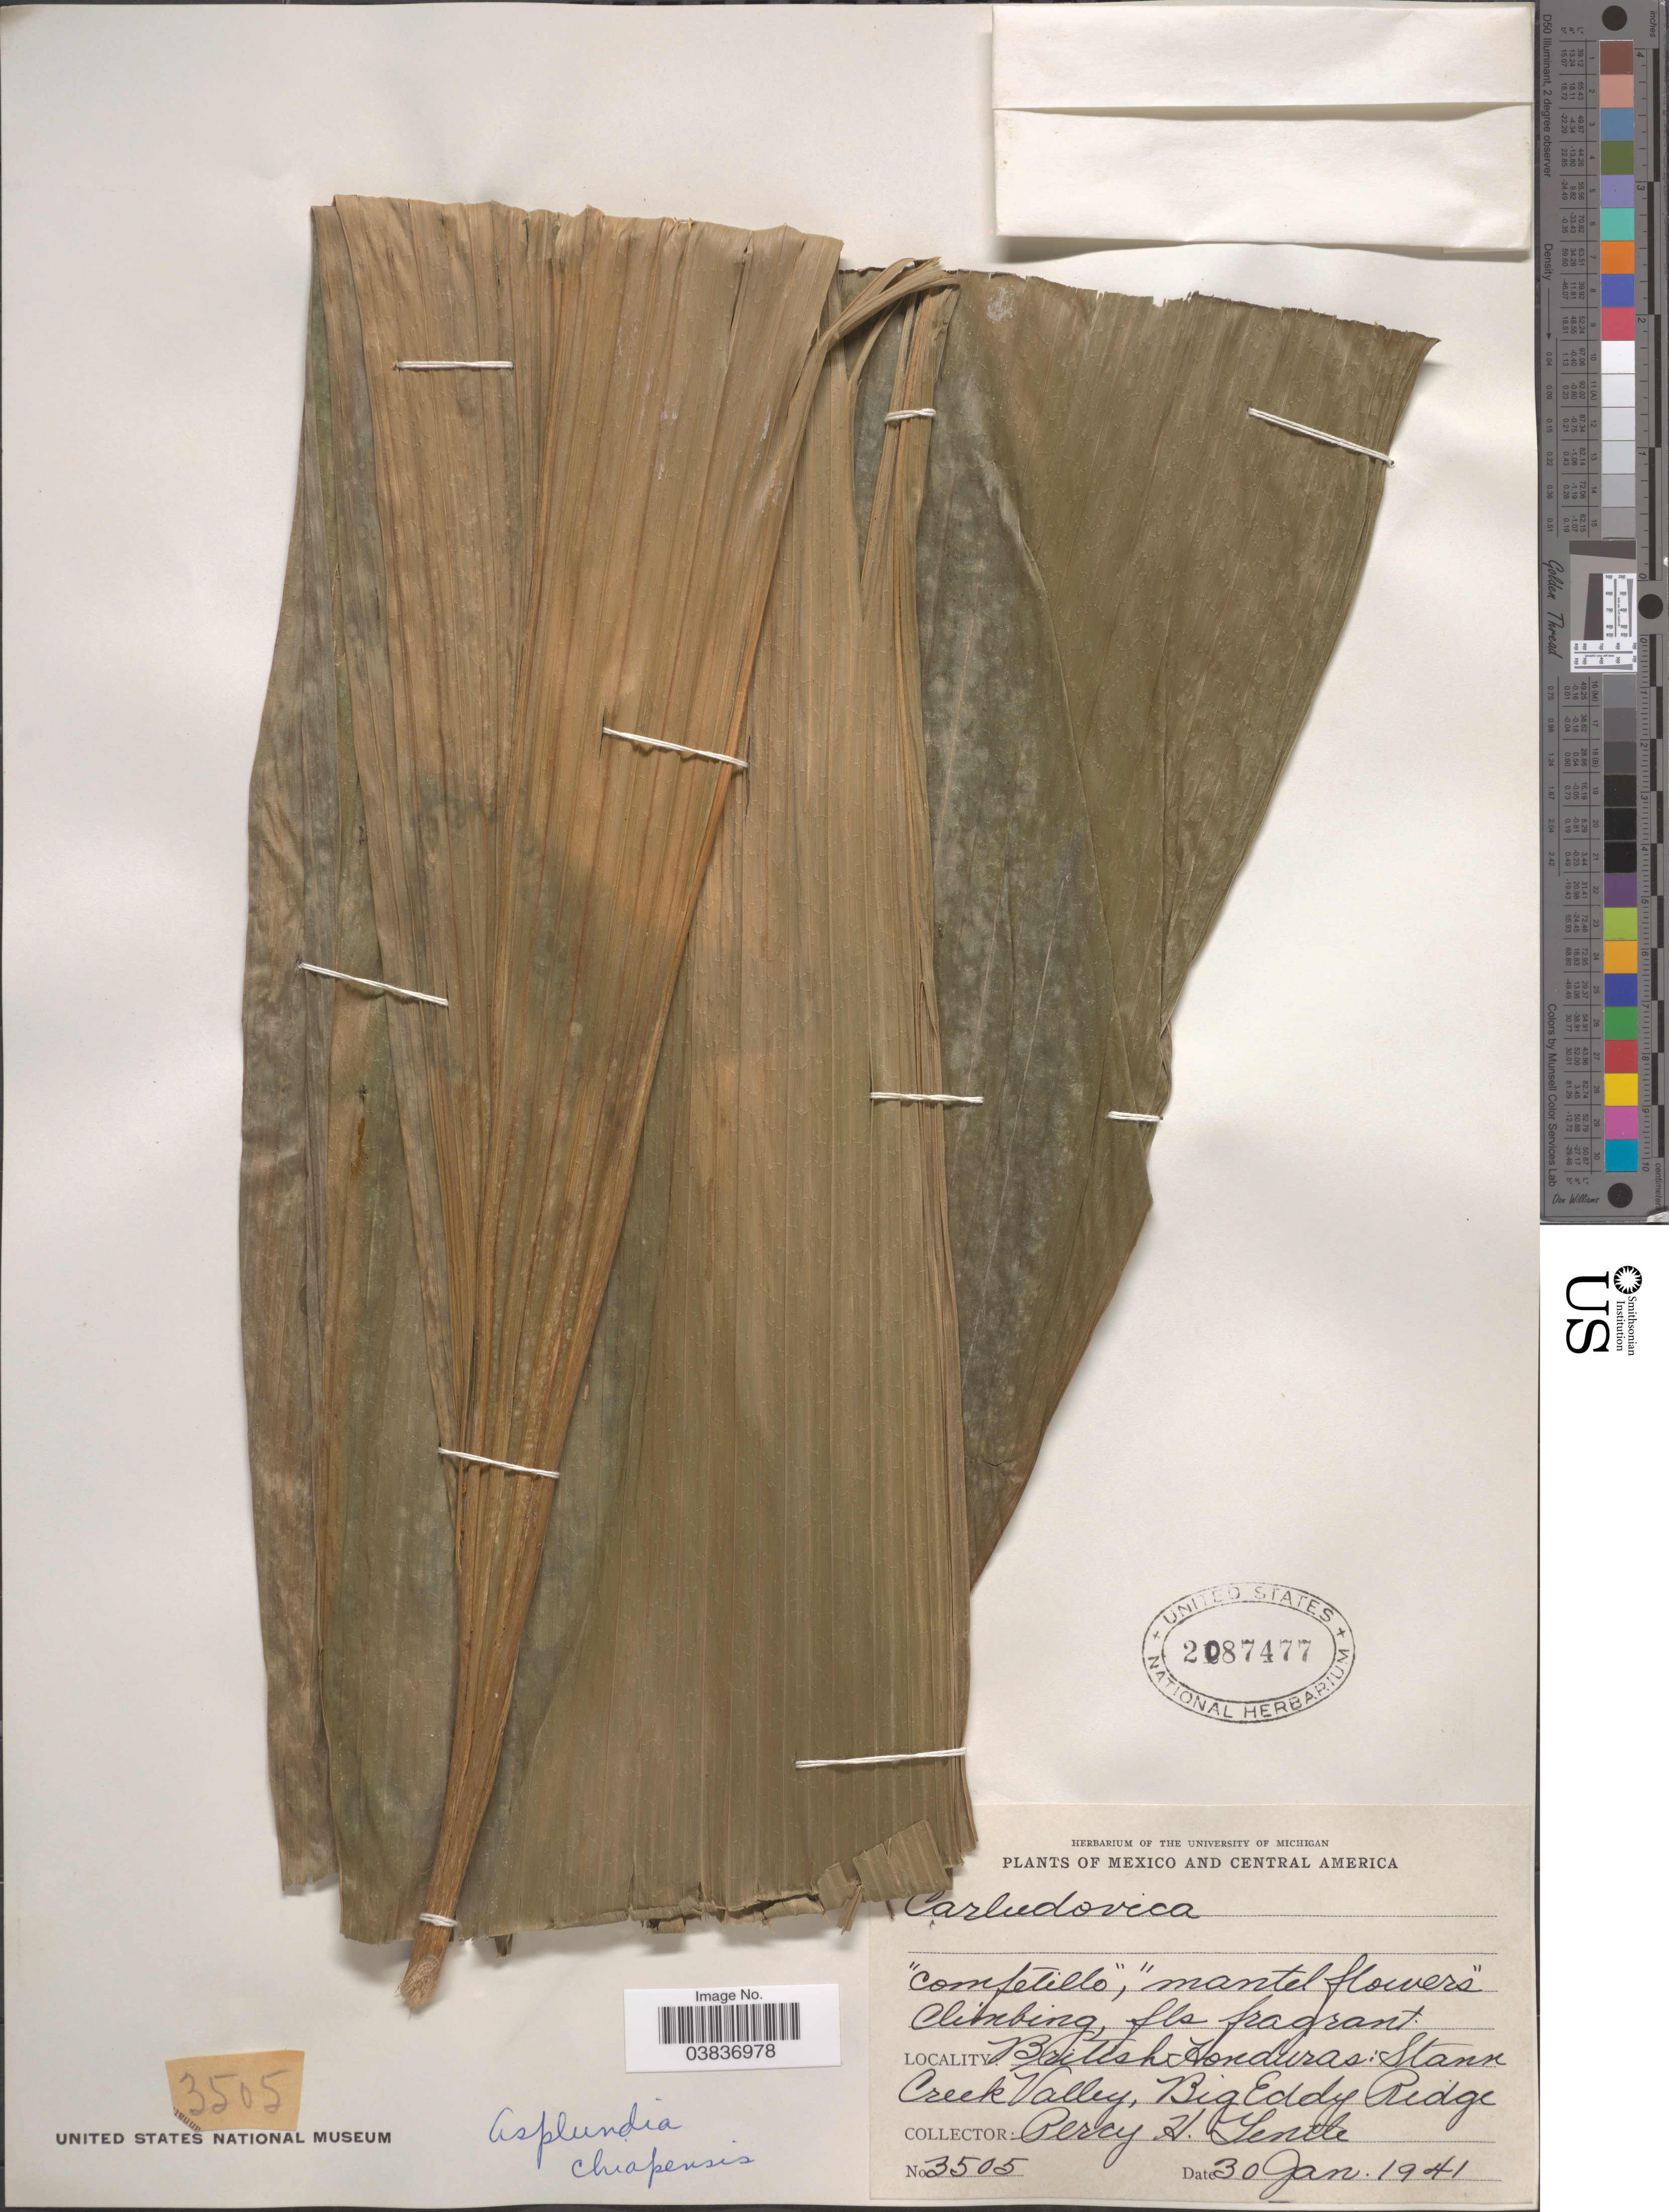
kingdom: Plantae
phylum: Tracheophyta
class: Liliopsida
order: Pandanales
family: Cyclanthaceae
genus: Asplundia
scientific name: Asplundia chiapensis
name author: (Matuda) Harling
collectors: P. H. Gentle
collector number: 3505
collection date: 1941-01-30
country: Belize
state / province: Stann Creek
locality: British Honduras: Stann Creek Valley, Big Eddy Ridge.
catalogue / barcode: US 2087477